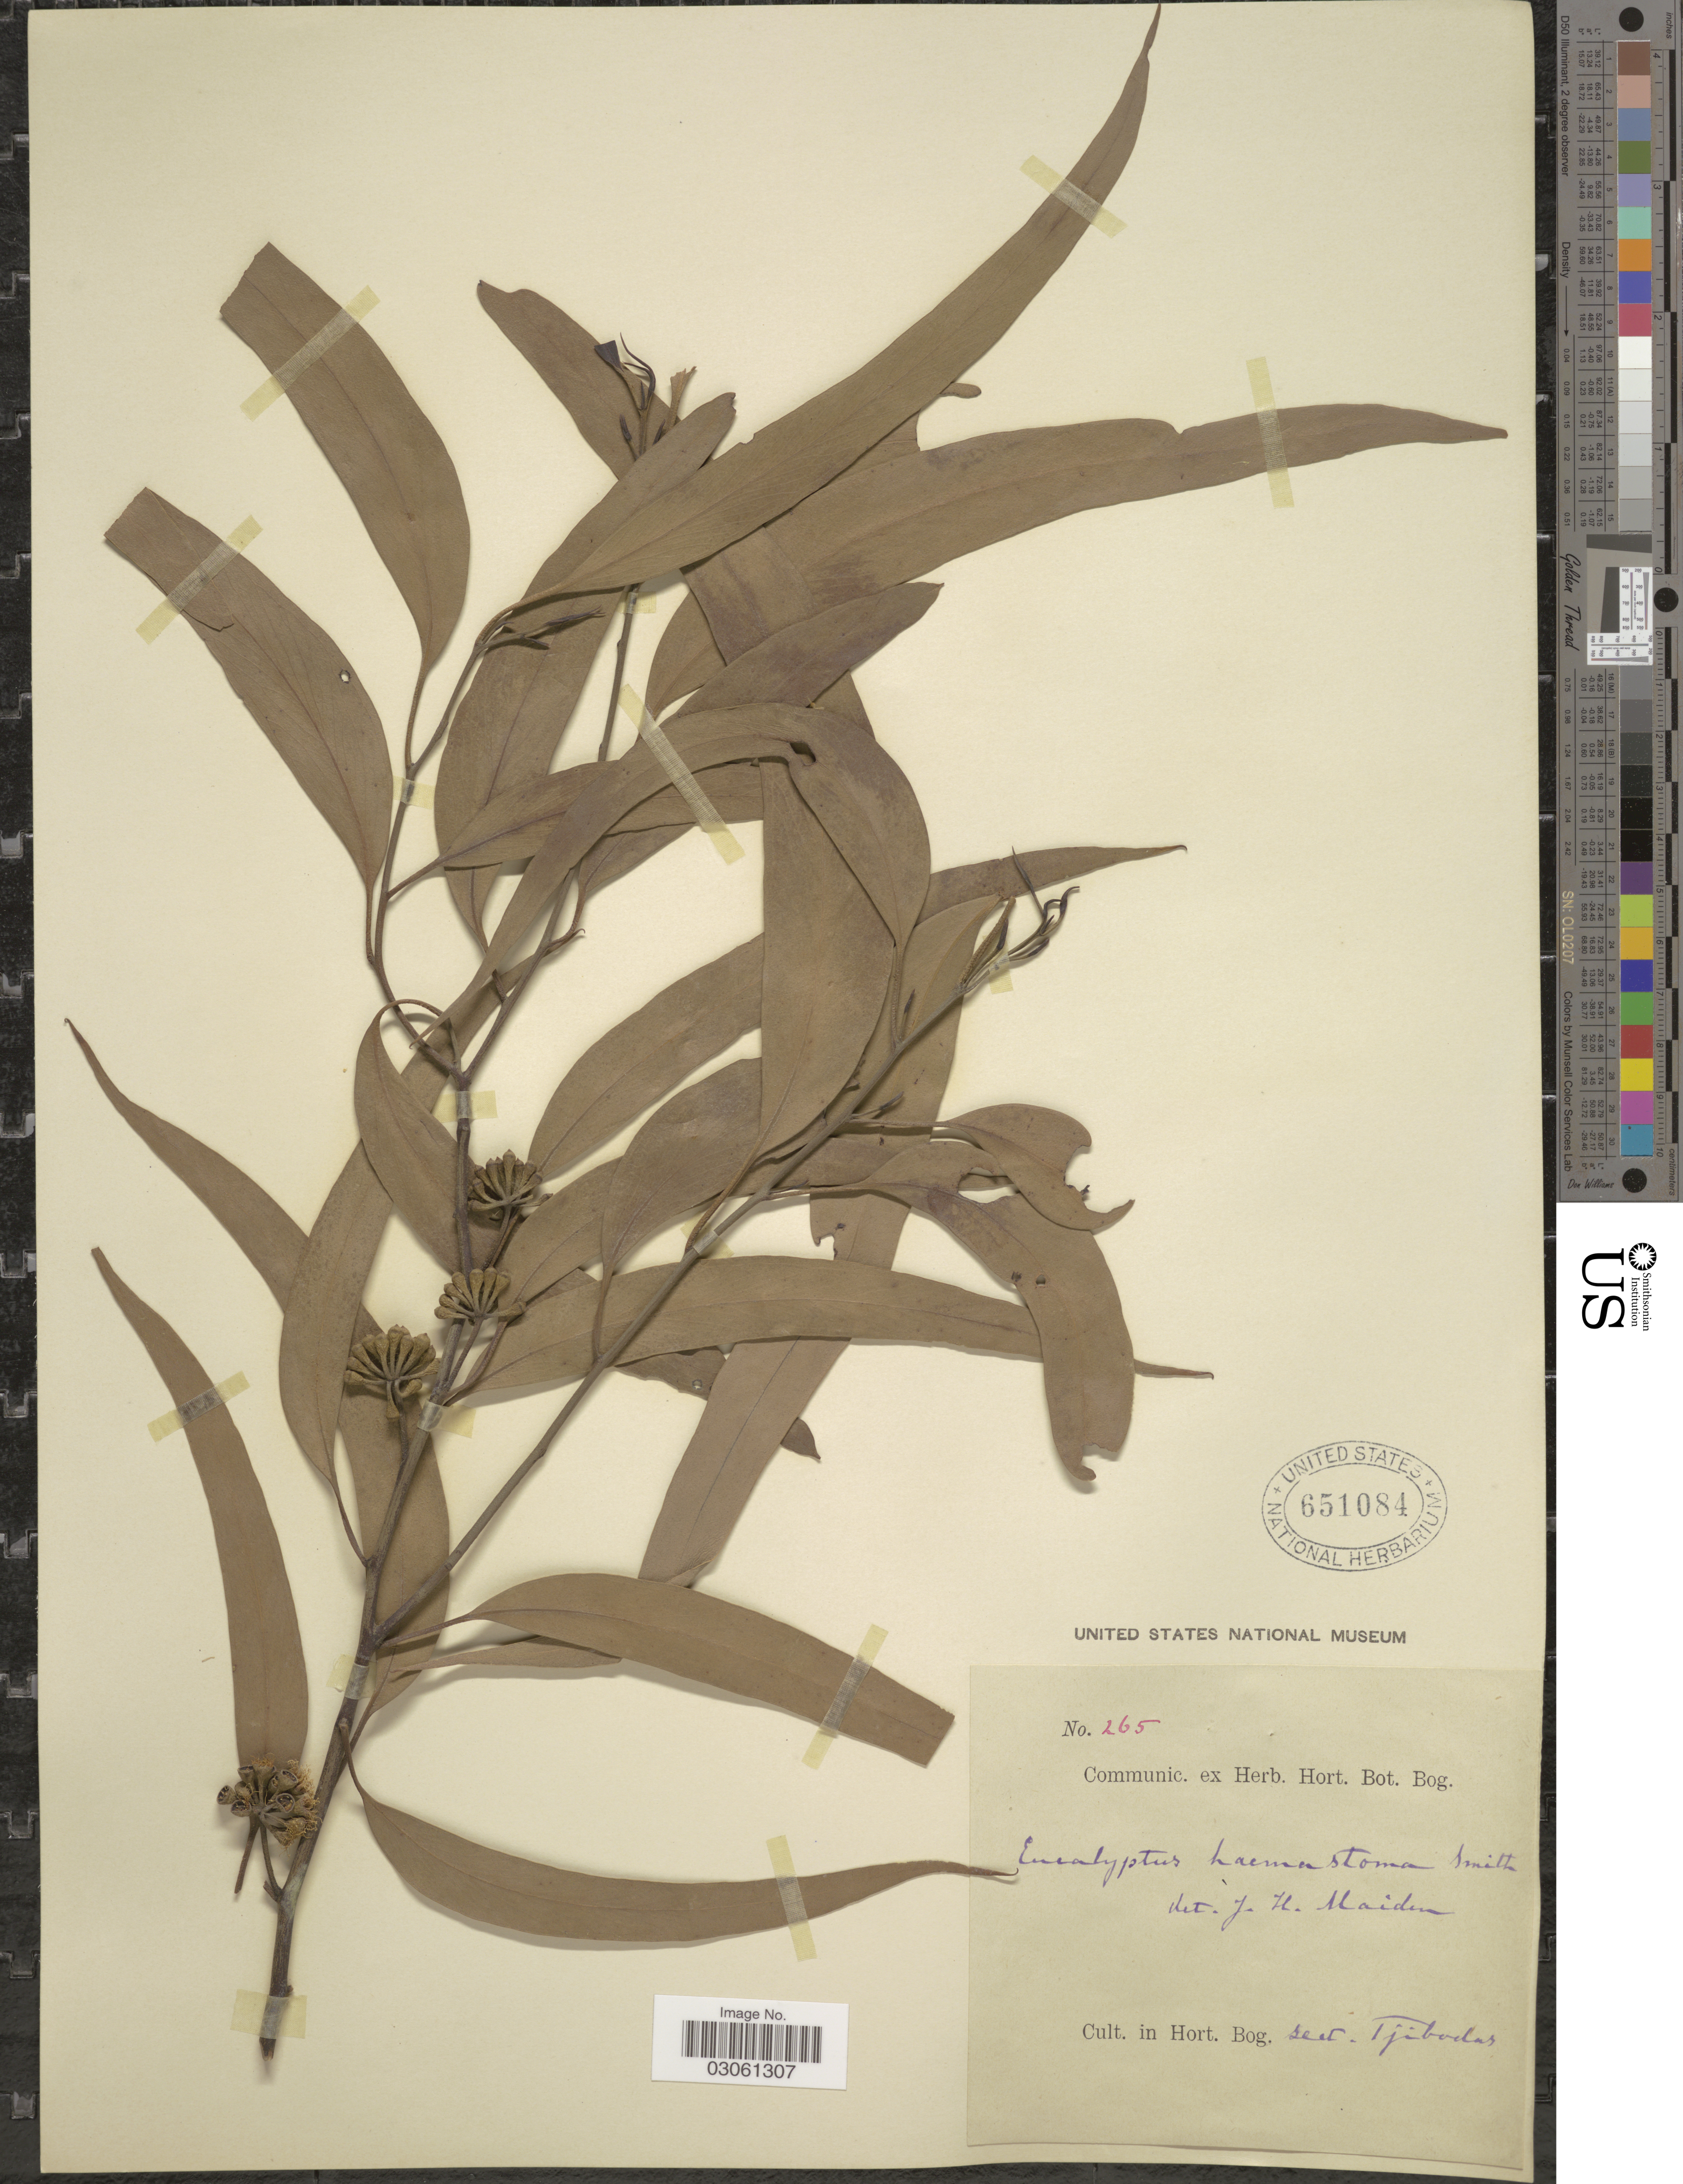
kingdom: Plantae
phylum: Tracheophyta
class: Magnoliopsida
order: Myrtales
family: Myrtaceae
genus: Eucalyptus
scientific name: Eucalyptus haemastoma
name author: Sm.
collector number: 265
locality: Cult. in Hort. Bog., sect. Tjibodas.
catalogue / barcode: US 651084